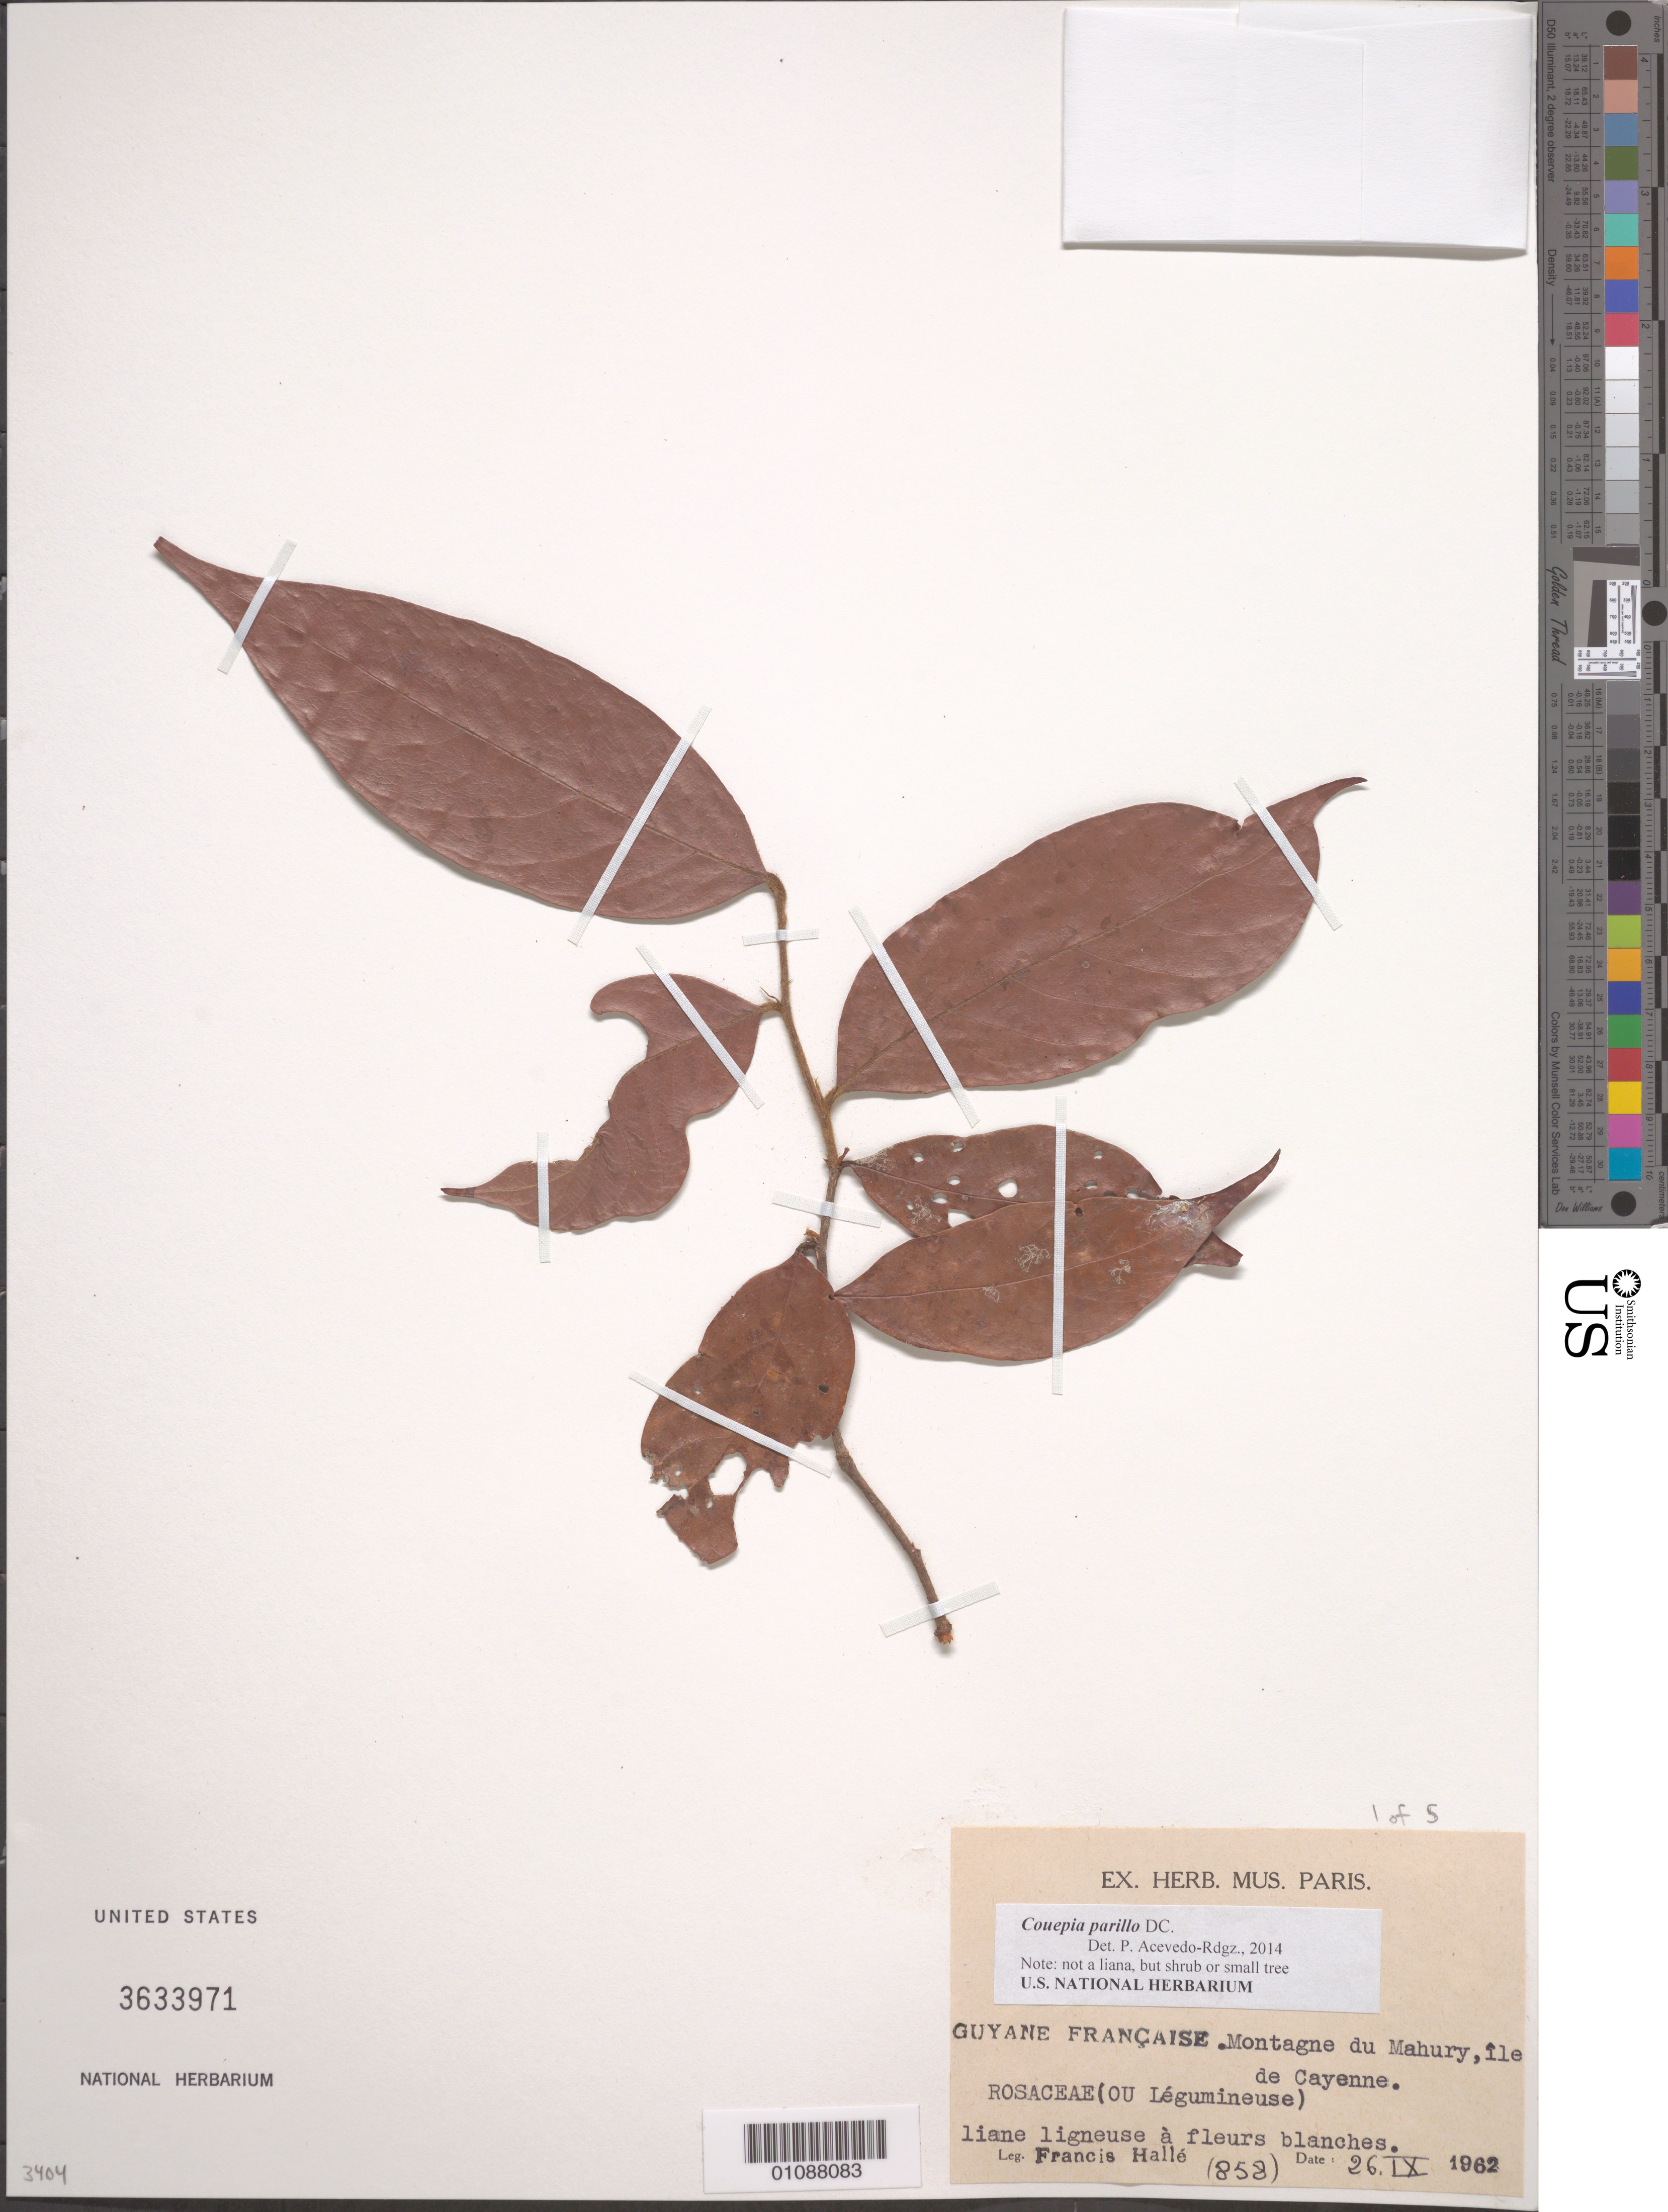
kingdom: Plantae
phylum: Tracheophyta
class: Magnoliopsida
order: Malpighiales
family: Chrysobalanaceae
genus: Gaulettia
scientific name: Gaulettia parillo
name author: (DC.) Sothers & Prance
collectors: F. Hallé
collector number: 858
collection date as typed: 26-Sep-62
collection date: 1962-09-26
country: French Guiana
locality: Montagne de Mahury, Ile du Cayenne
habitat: En foret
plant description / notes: Not a liana, but shrub or small tree - P. Acevedo-Rdgz., 2014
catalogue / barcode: US 3633971